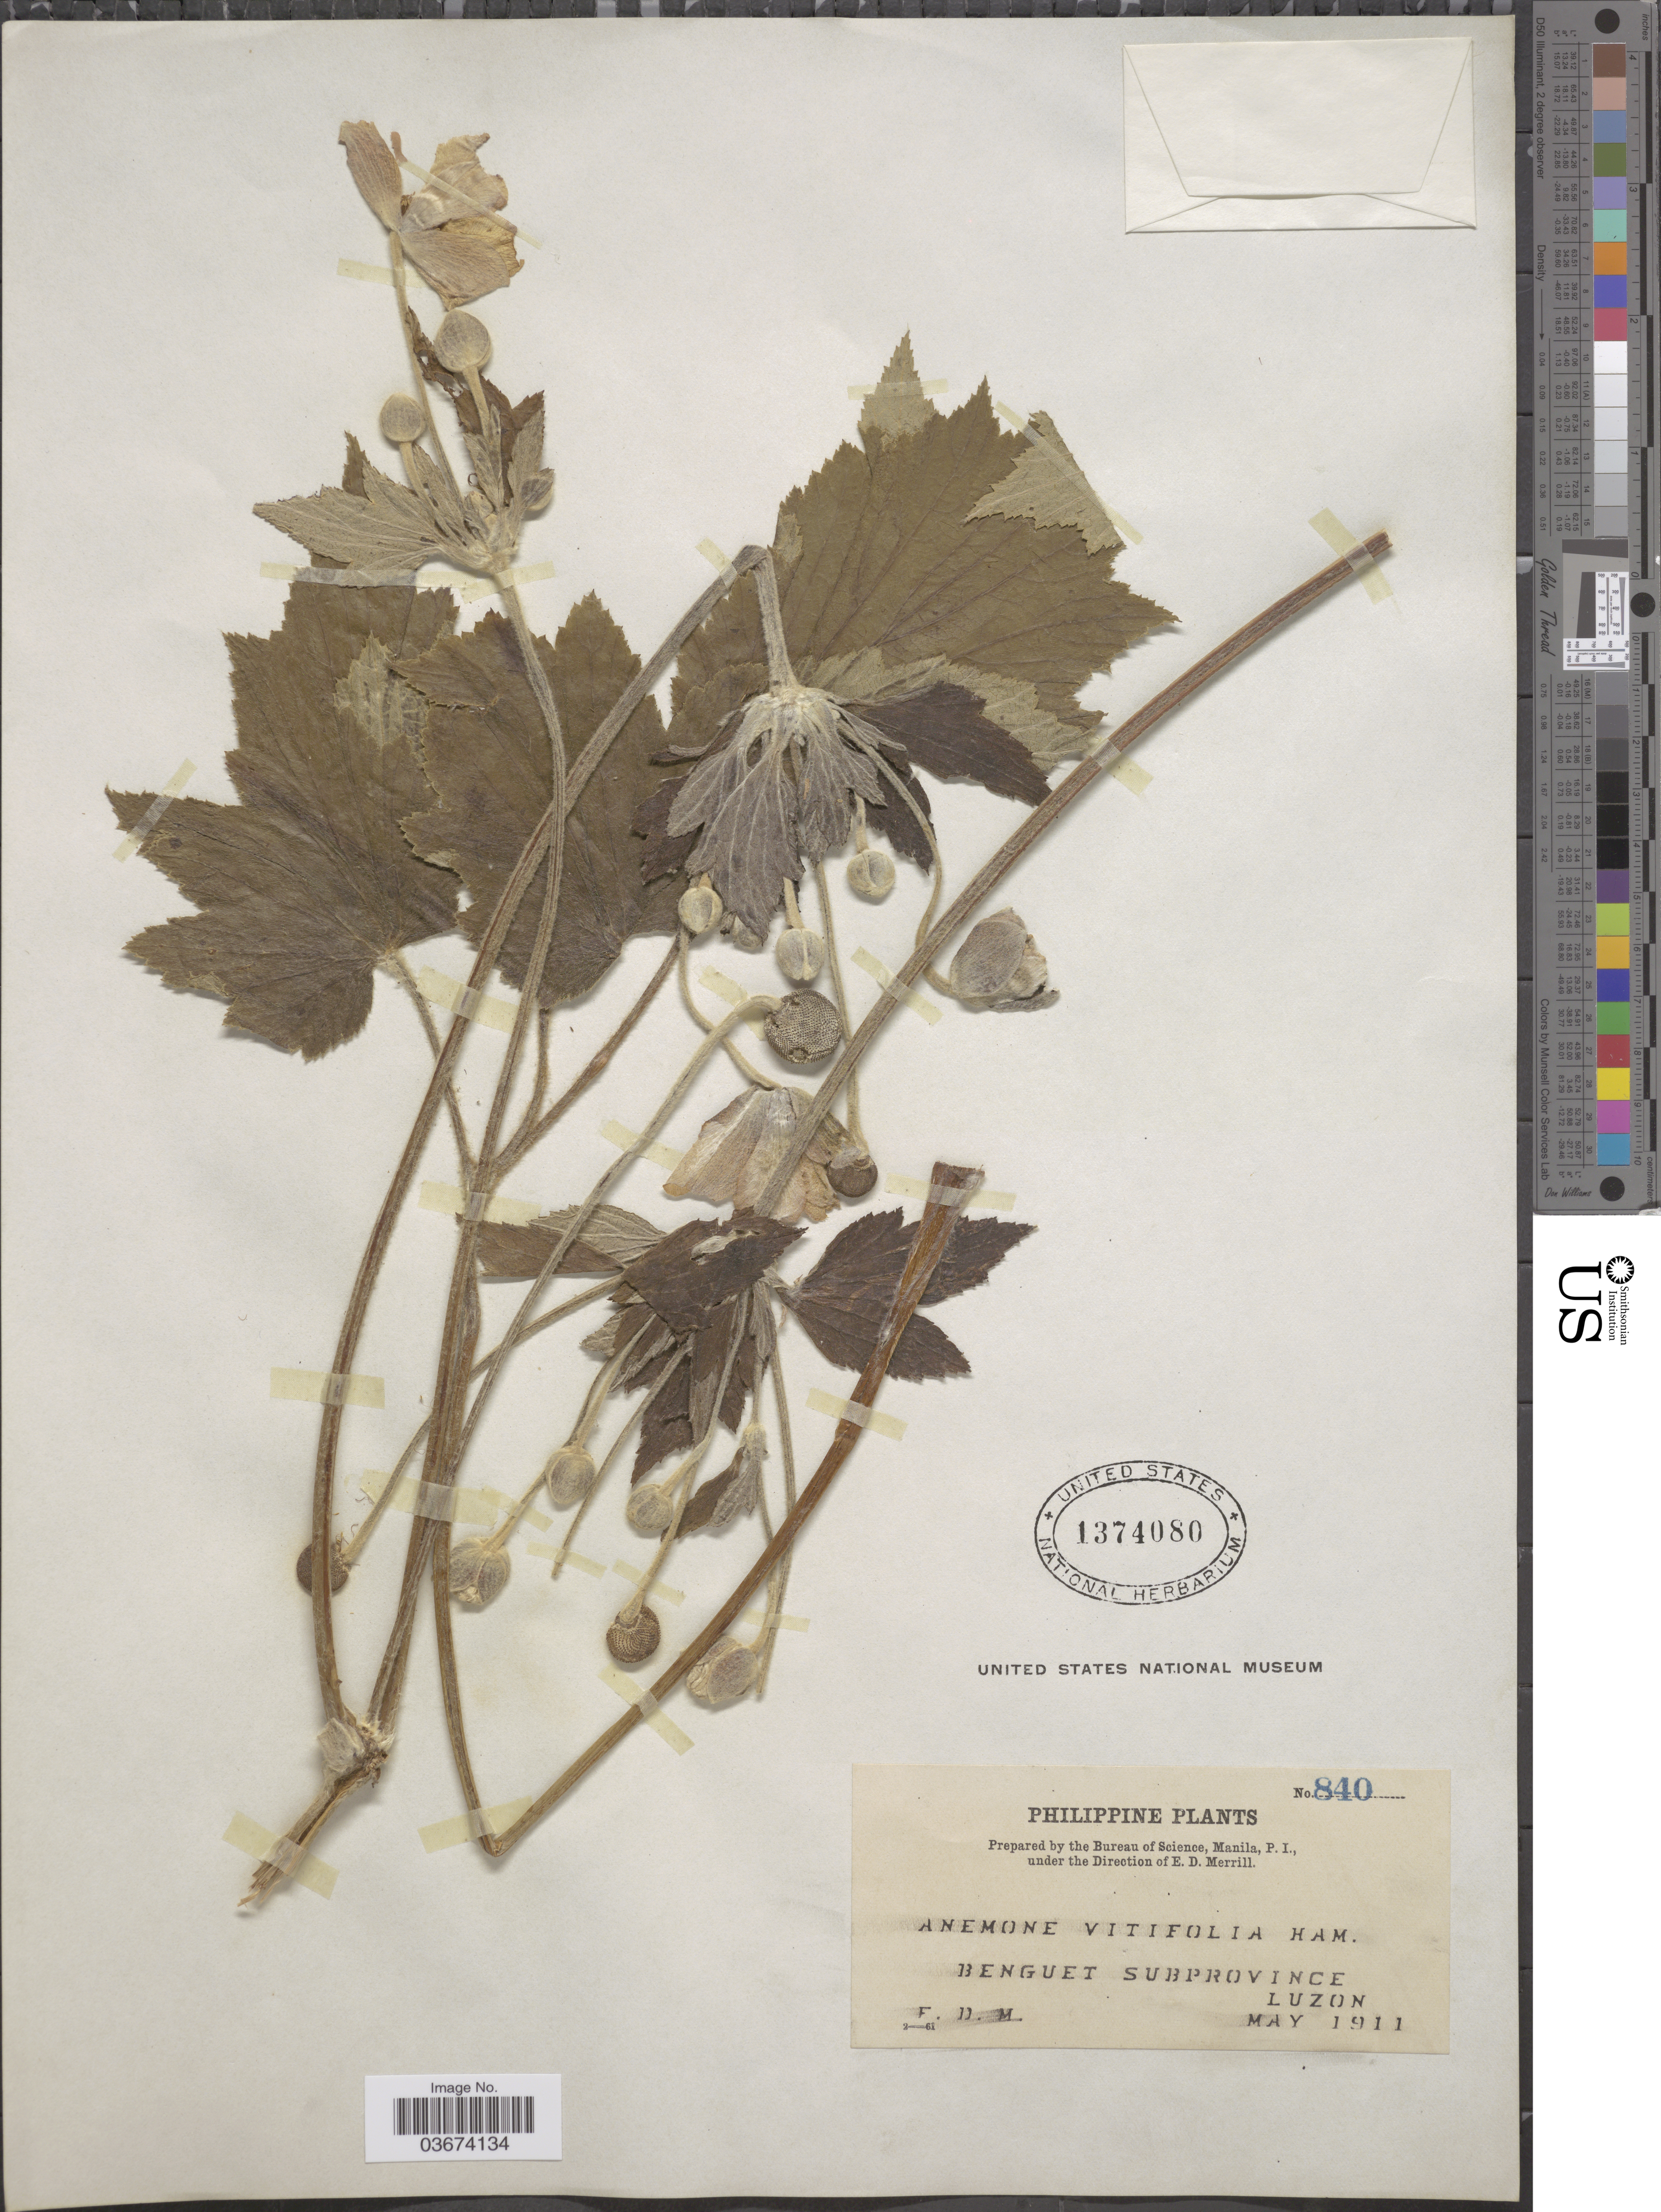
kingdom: Plantae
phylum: Tracheophyta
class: Magnoliopsida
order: Ranunculales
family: Ranunculaceae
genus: Anemone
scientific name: Anemone vitifolia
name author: Buch.-Ham. ex DC.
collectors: E. D. Merrill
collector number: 840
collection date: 1911-05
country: Philippines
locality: Benguet Subprovince Luzon.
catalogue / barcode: US 1374080